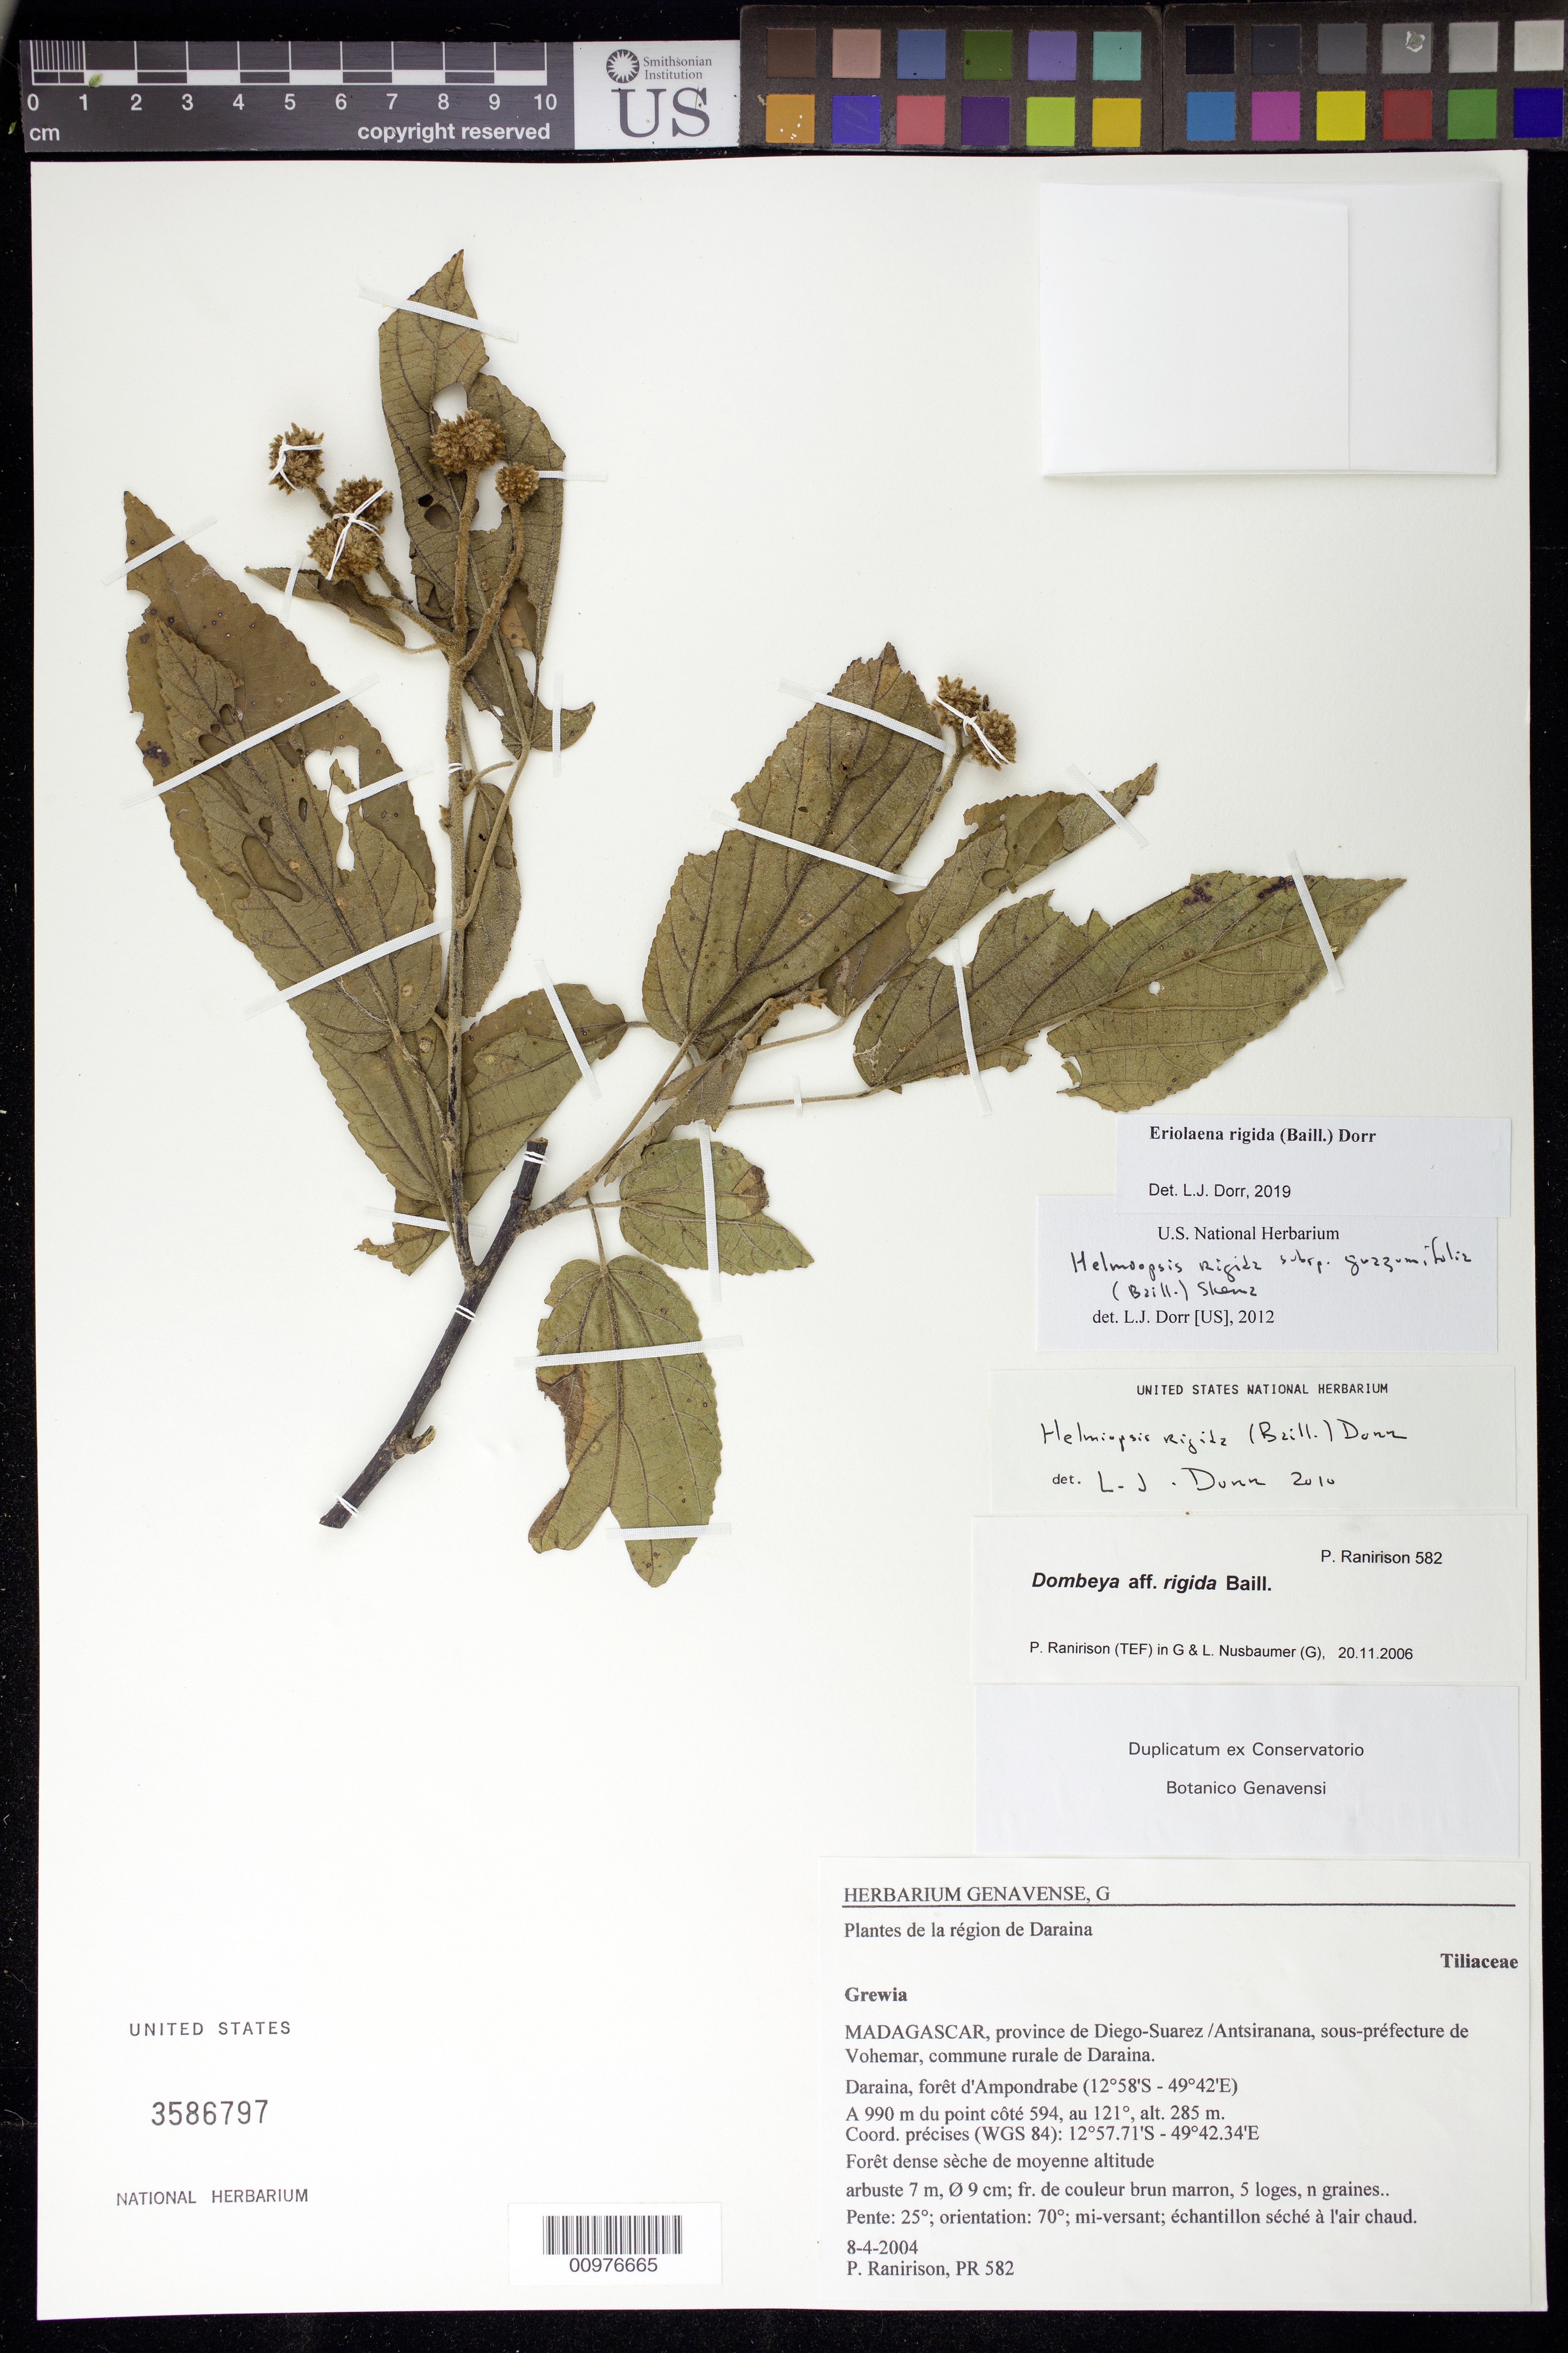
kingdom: Plantae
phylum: Tracheophyta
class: Magnoliopsida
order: Malvales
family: Malvaceae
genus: Eriolaena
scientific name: Eriolaena rigida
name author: (Baill.) Dorr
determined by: Dorr, L. J., (BOT), Smithsonian Institution - National Museum of Natural History (UNITED STATES)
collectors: P. Ranirison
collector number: PR 582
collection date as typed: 8-4-2004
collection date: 2004-04-08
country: Madagascar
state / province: Sava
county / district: Vohémar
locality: sous-prefecture de Vohemar, commune rurale de Daraina. foret d'Ampondrabe; a 990 m du point cote 594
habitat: foret dense seche de moyenne altitude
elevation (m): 285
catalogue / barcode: US 3586797